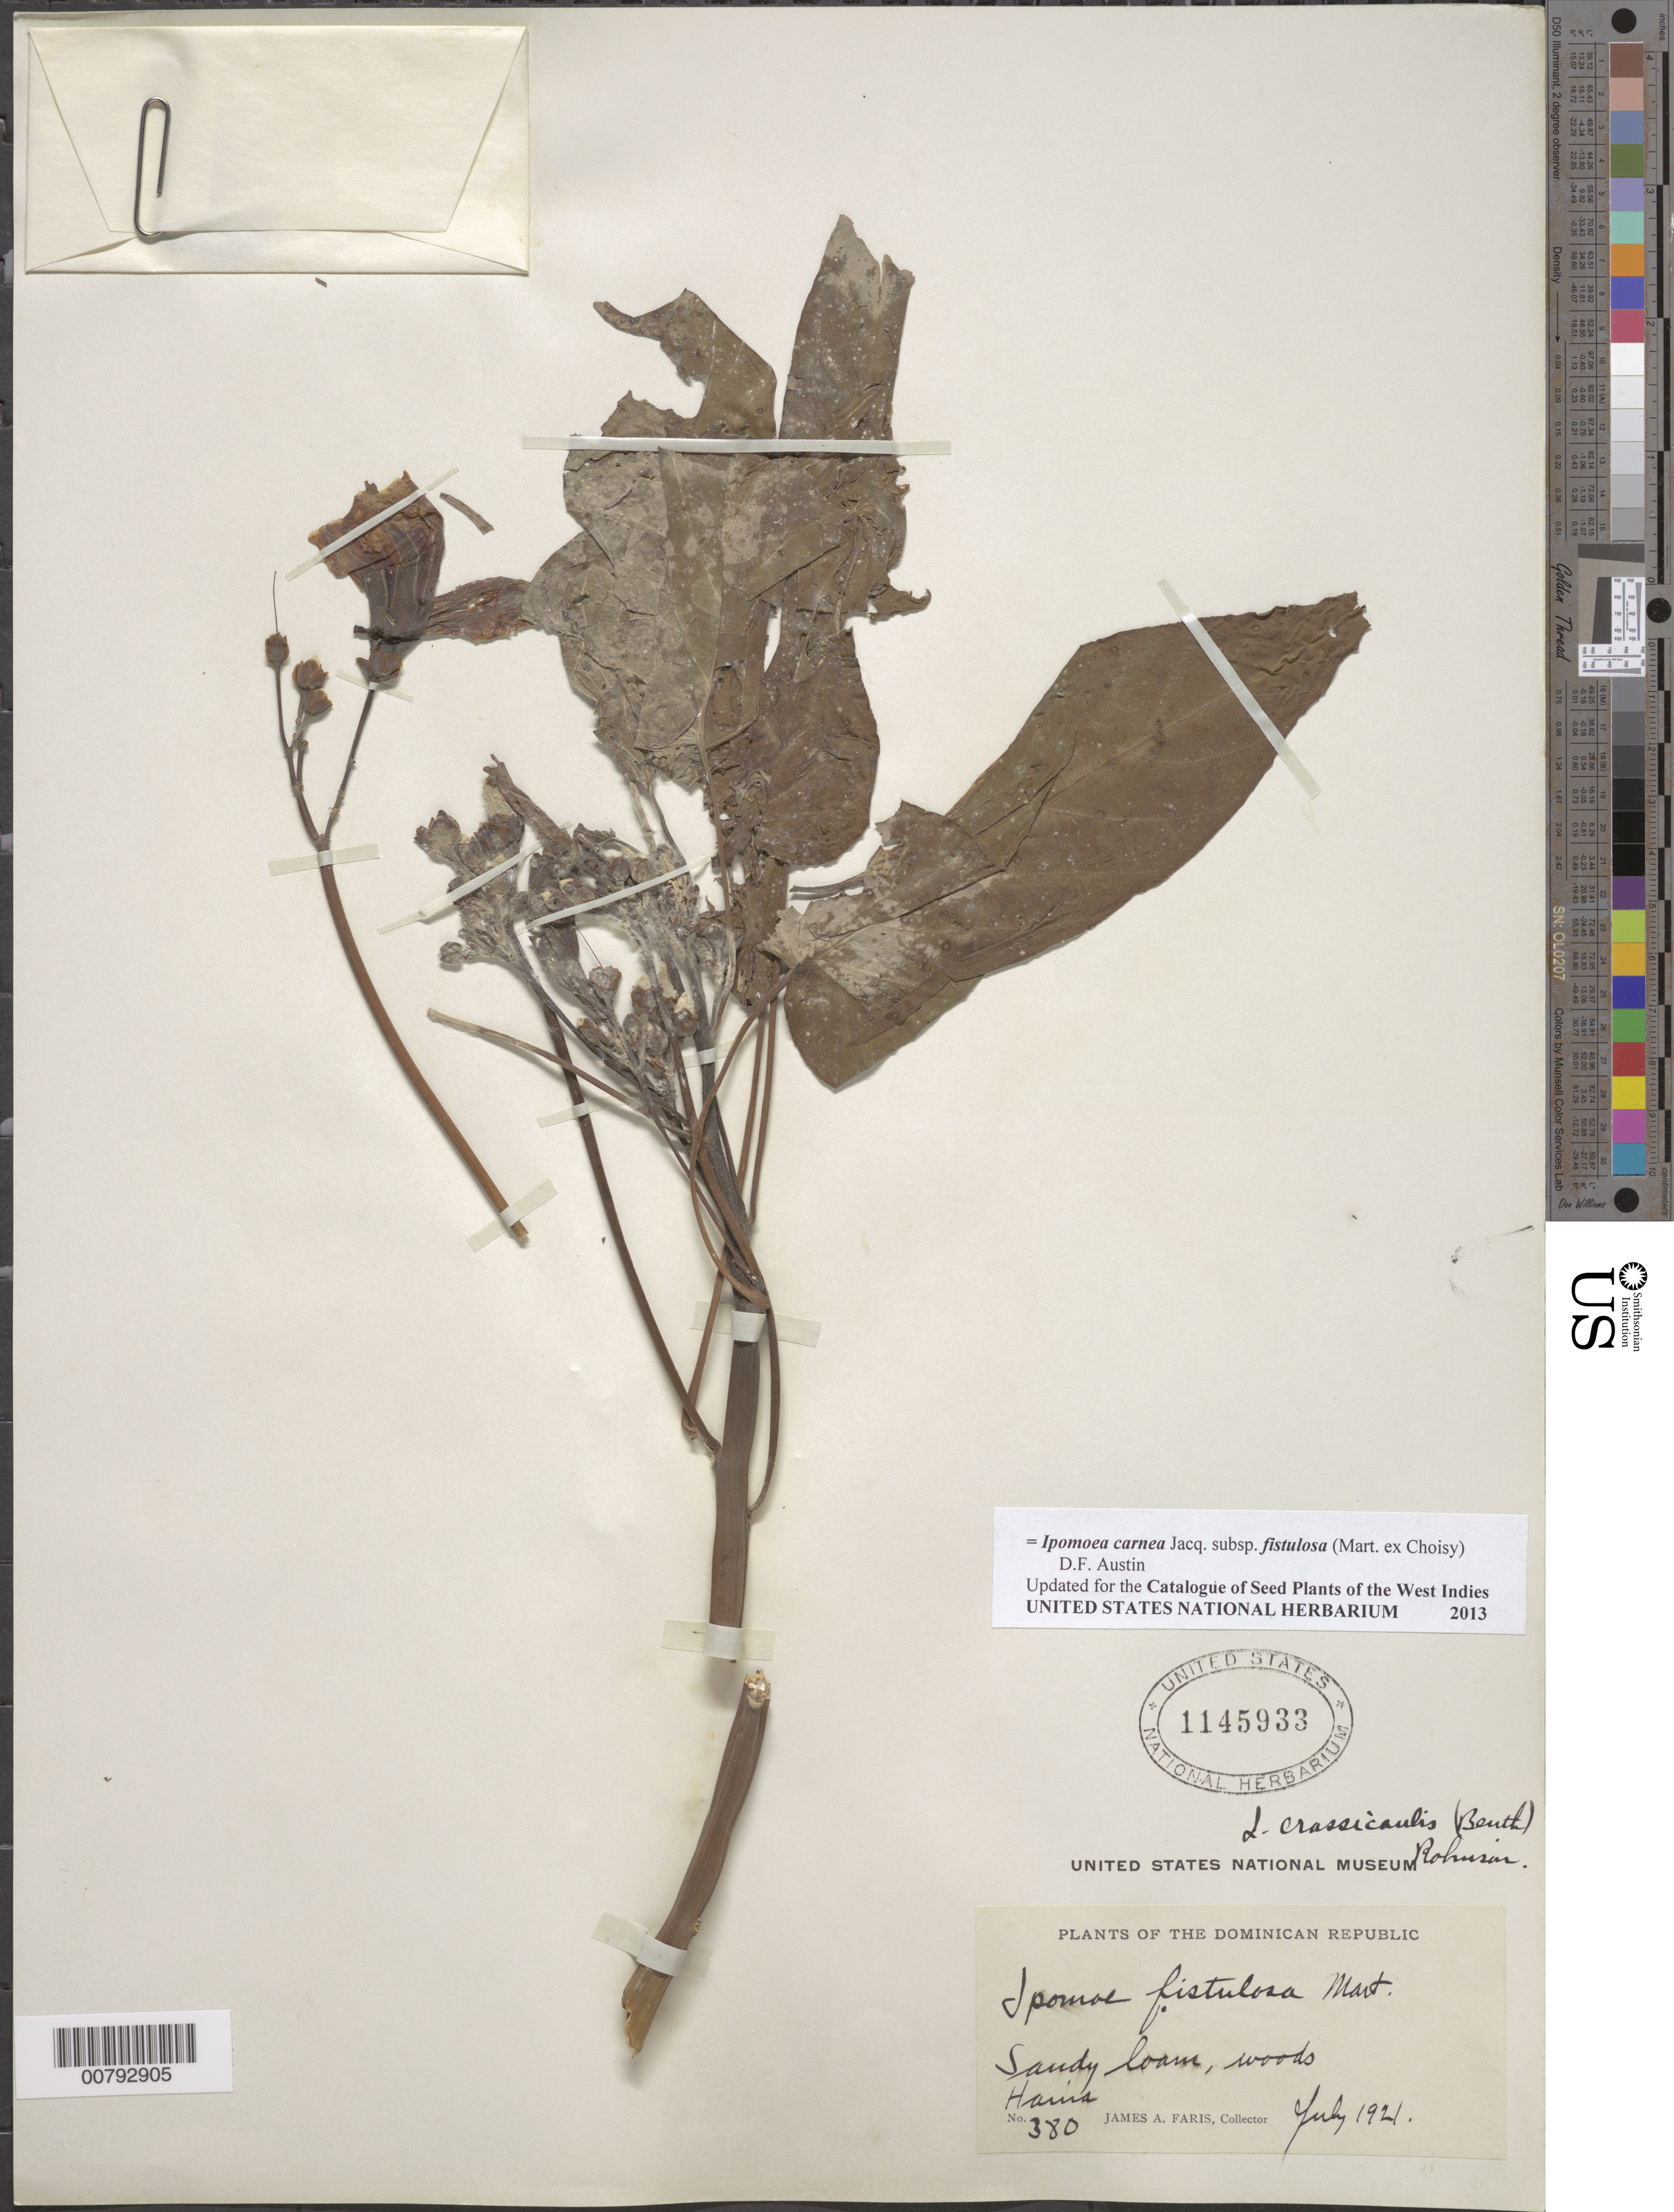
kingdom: Plantae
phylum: Tracheophyta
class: Magnoliopsida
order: Solanales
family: Convolvulaceae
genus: Ipomoea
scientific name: Ipomoea carnea subsp. fistulosa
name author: (Mart. ex Choisy) D.F. Austin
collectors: J. Faris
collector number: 380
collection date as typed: Jul 1910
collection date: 1910-07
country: Dominican Republic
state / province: San Cristóbal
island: Hispaniola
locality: Haina.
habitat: Sandy loam, woods.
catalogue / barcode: US 1145933